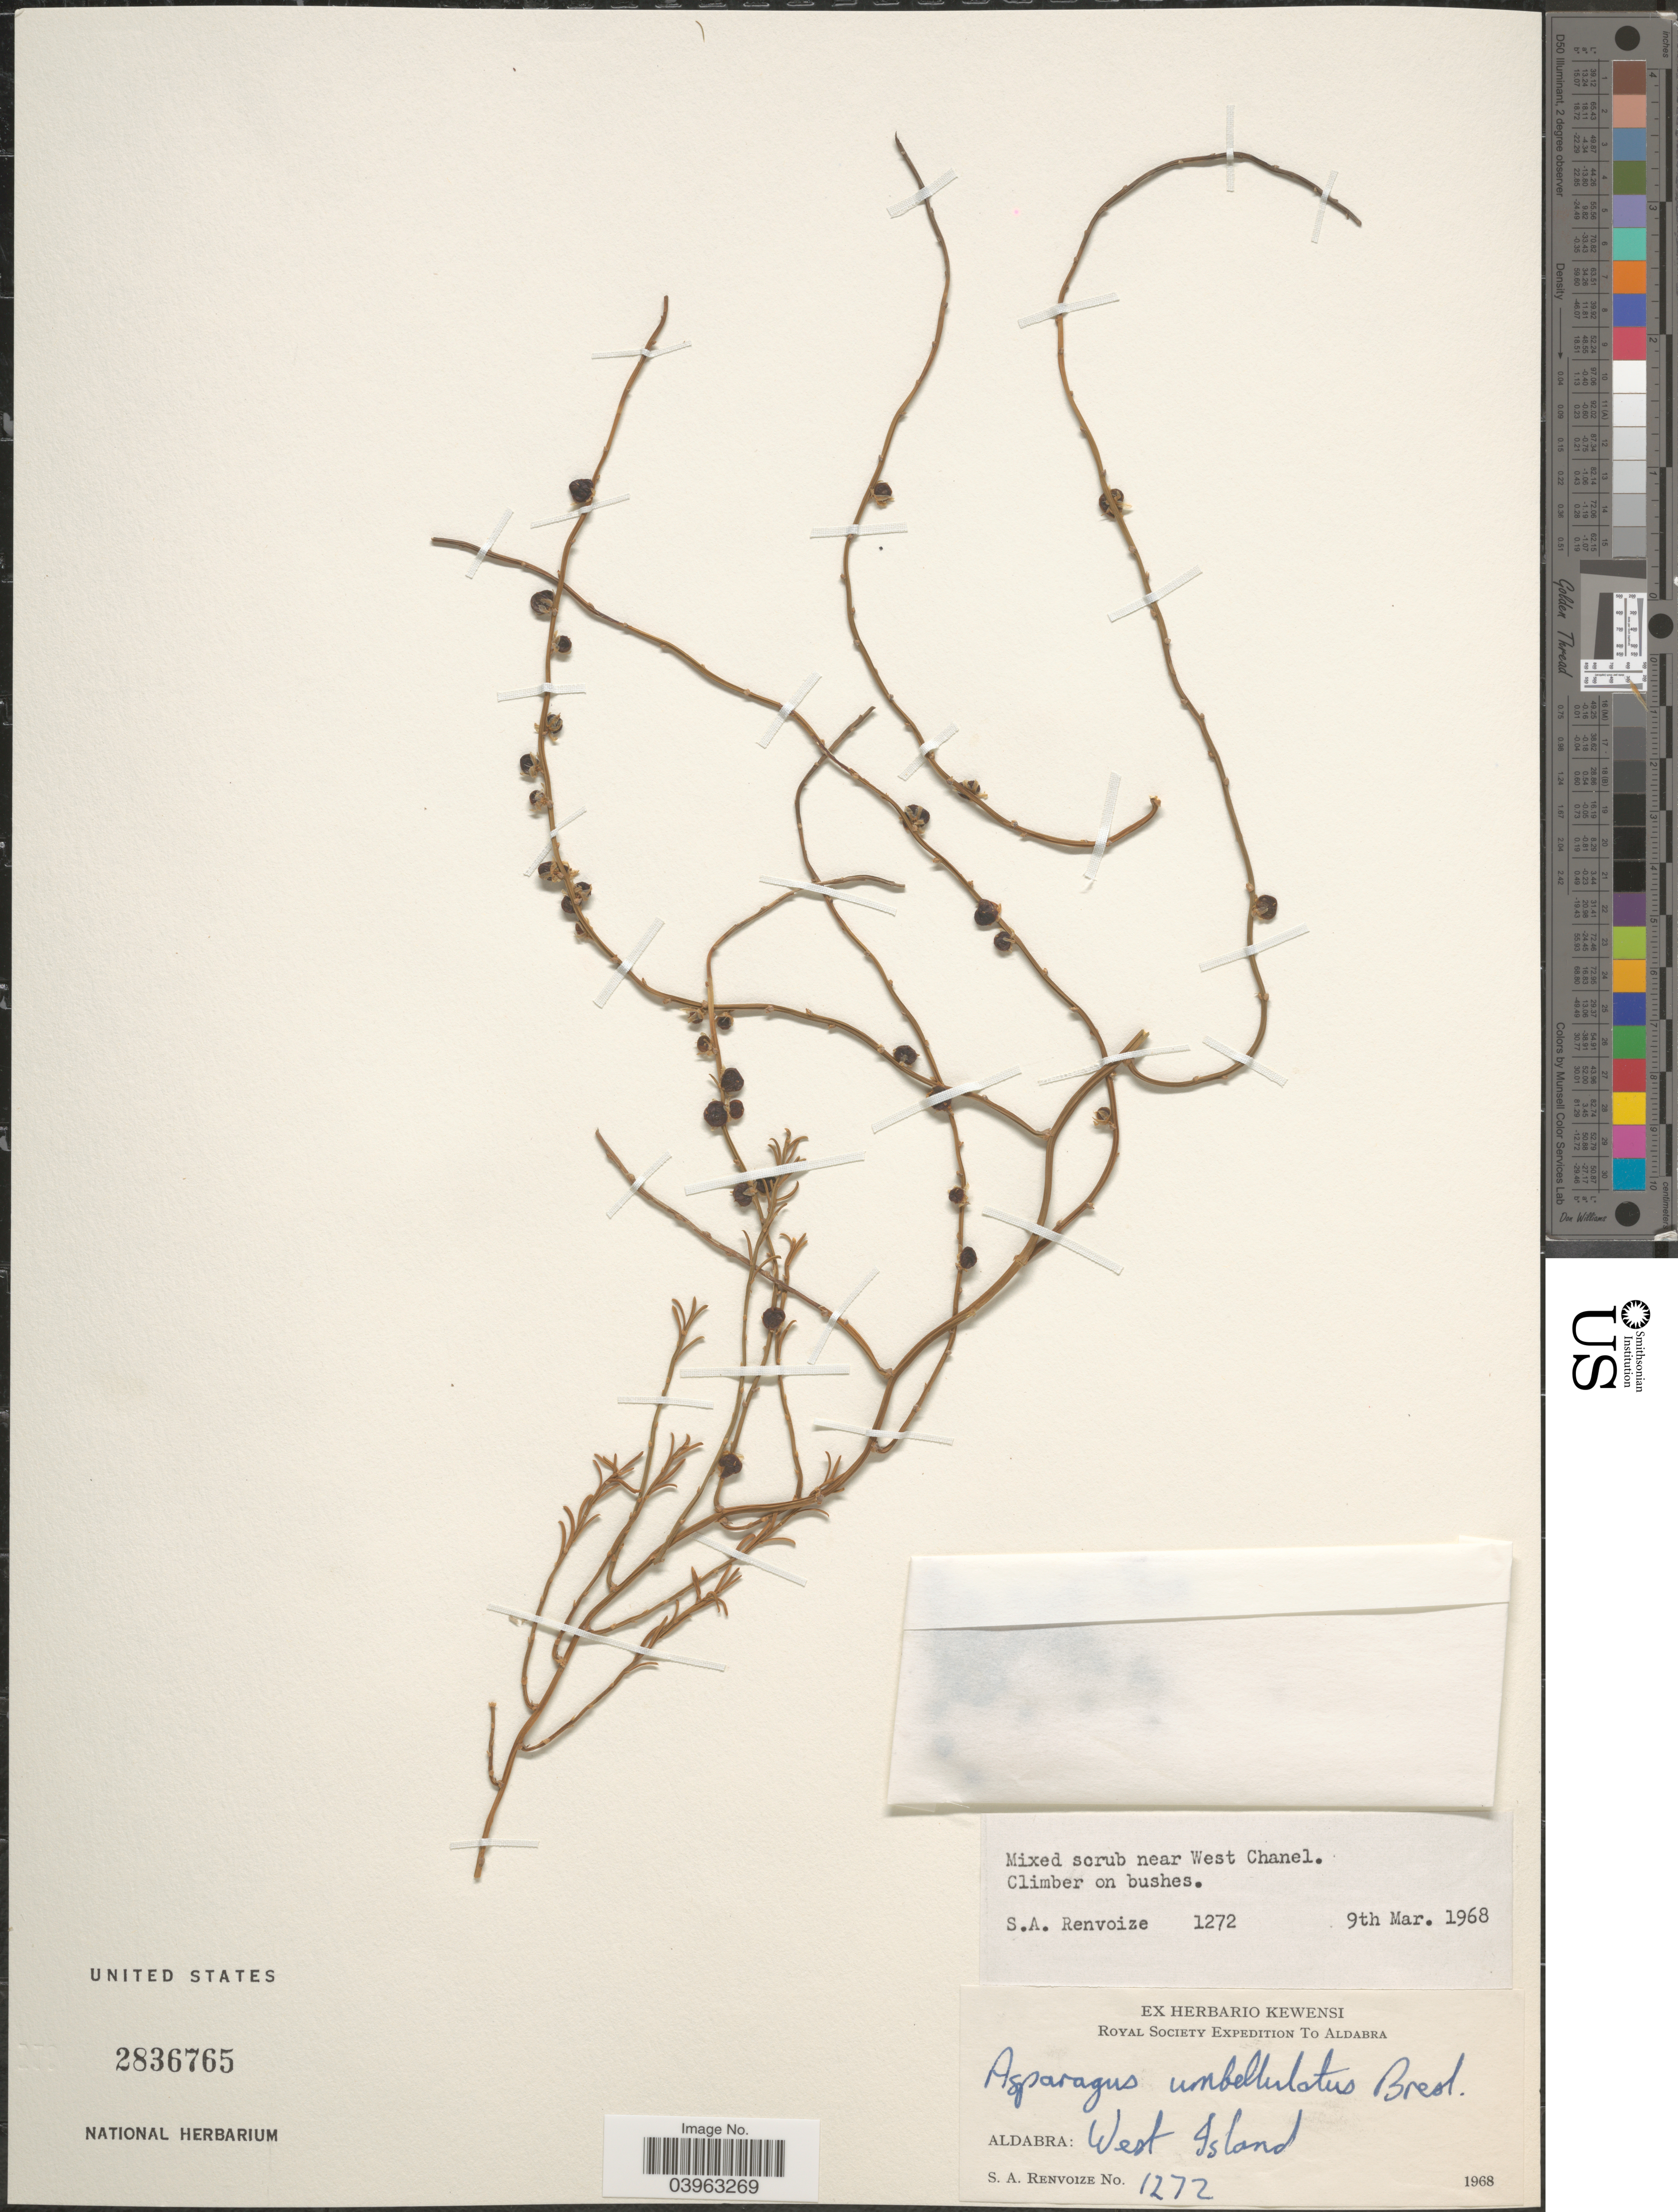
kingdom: Plantae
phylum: Tracheophyta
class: Liliopsida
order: Asparagales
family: Asparagaceae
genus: Asparagus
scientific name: Asparagus umbellatus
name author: Link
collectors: S. A. Renvoize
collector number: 1272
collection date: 1968-03-09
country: Seychelles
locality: Mixed scrub near West Channel. Aldabra: West Island.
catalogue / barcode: US 2836765